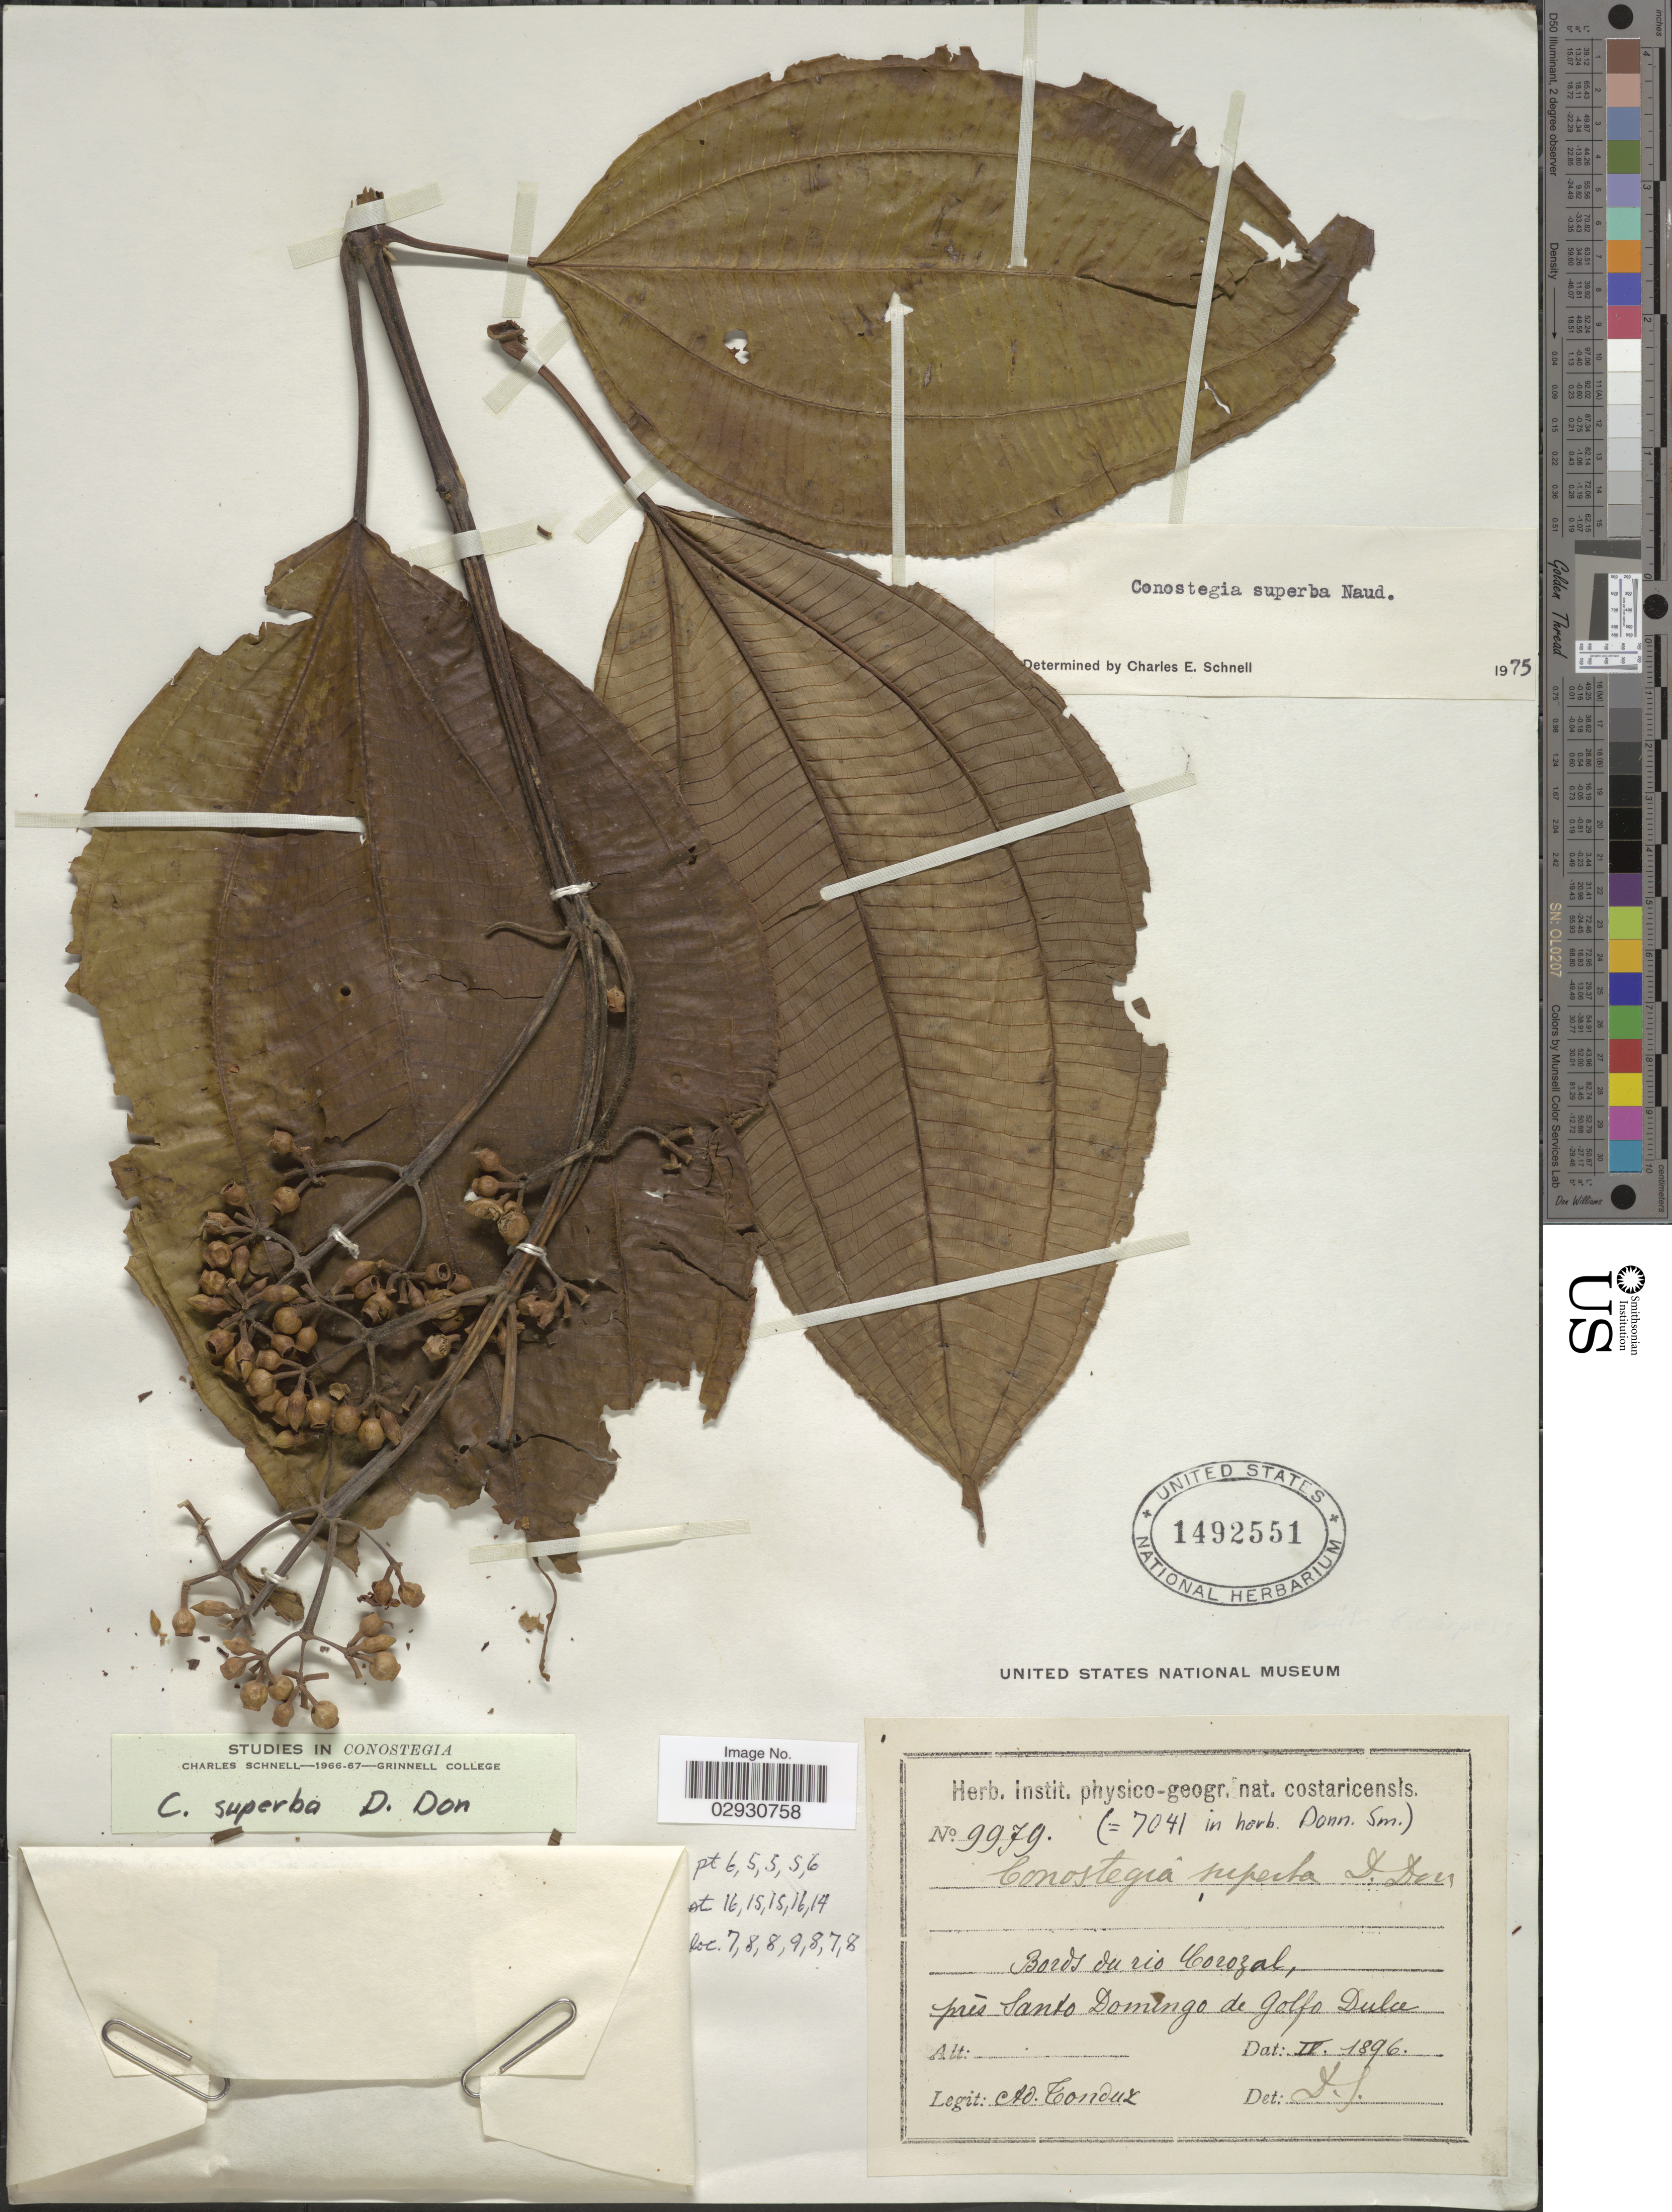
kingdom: Plantae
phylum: Tracheophyta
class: Magnoliopsida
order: Myrtales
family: Melastomataceae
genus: Conostegia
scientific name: Conostegia superba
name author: Naudin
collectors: A. Tonduz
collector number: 9979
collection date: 1896-04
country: Puerto Rico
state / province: Corozal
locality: Bords du rio Corozal, prés Santo Domingo de Golfo Dulce.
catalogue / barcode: US 1492551